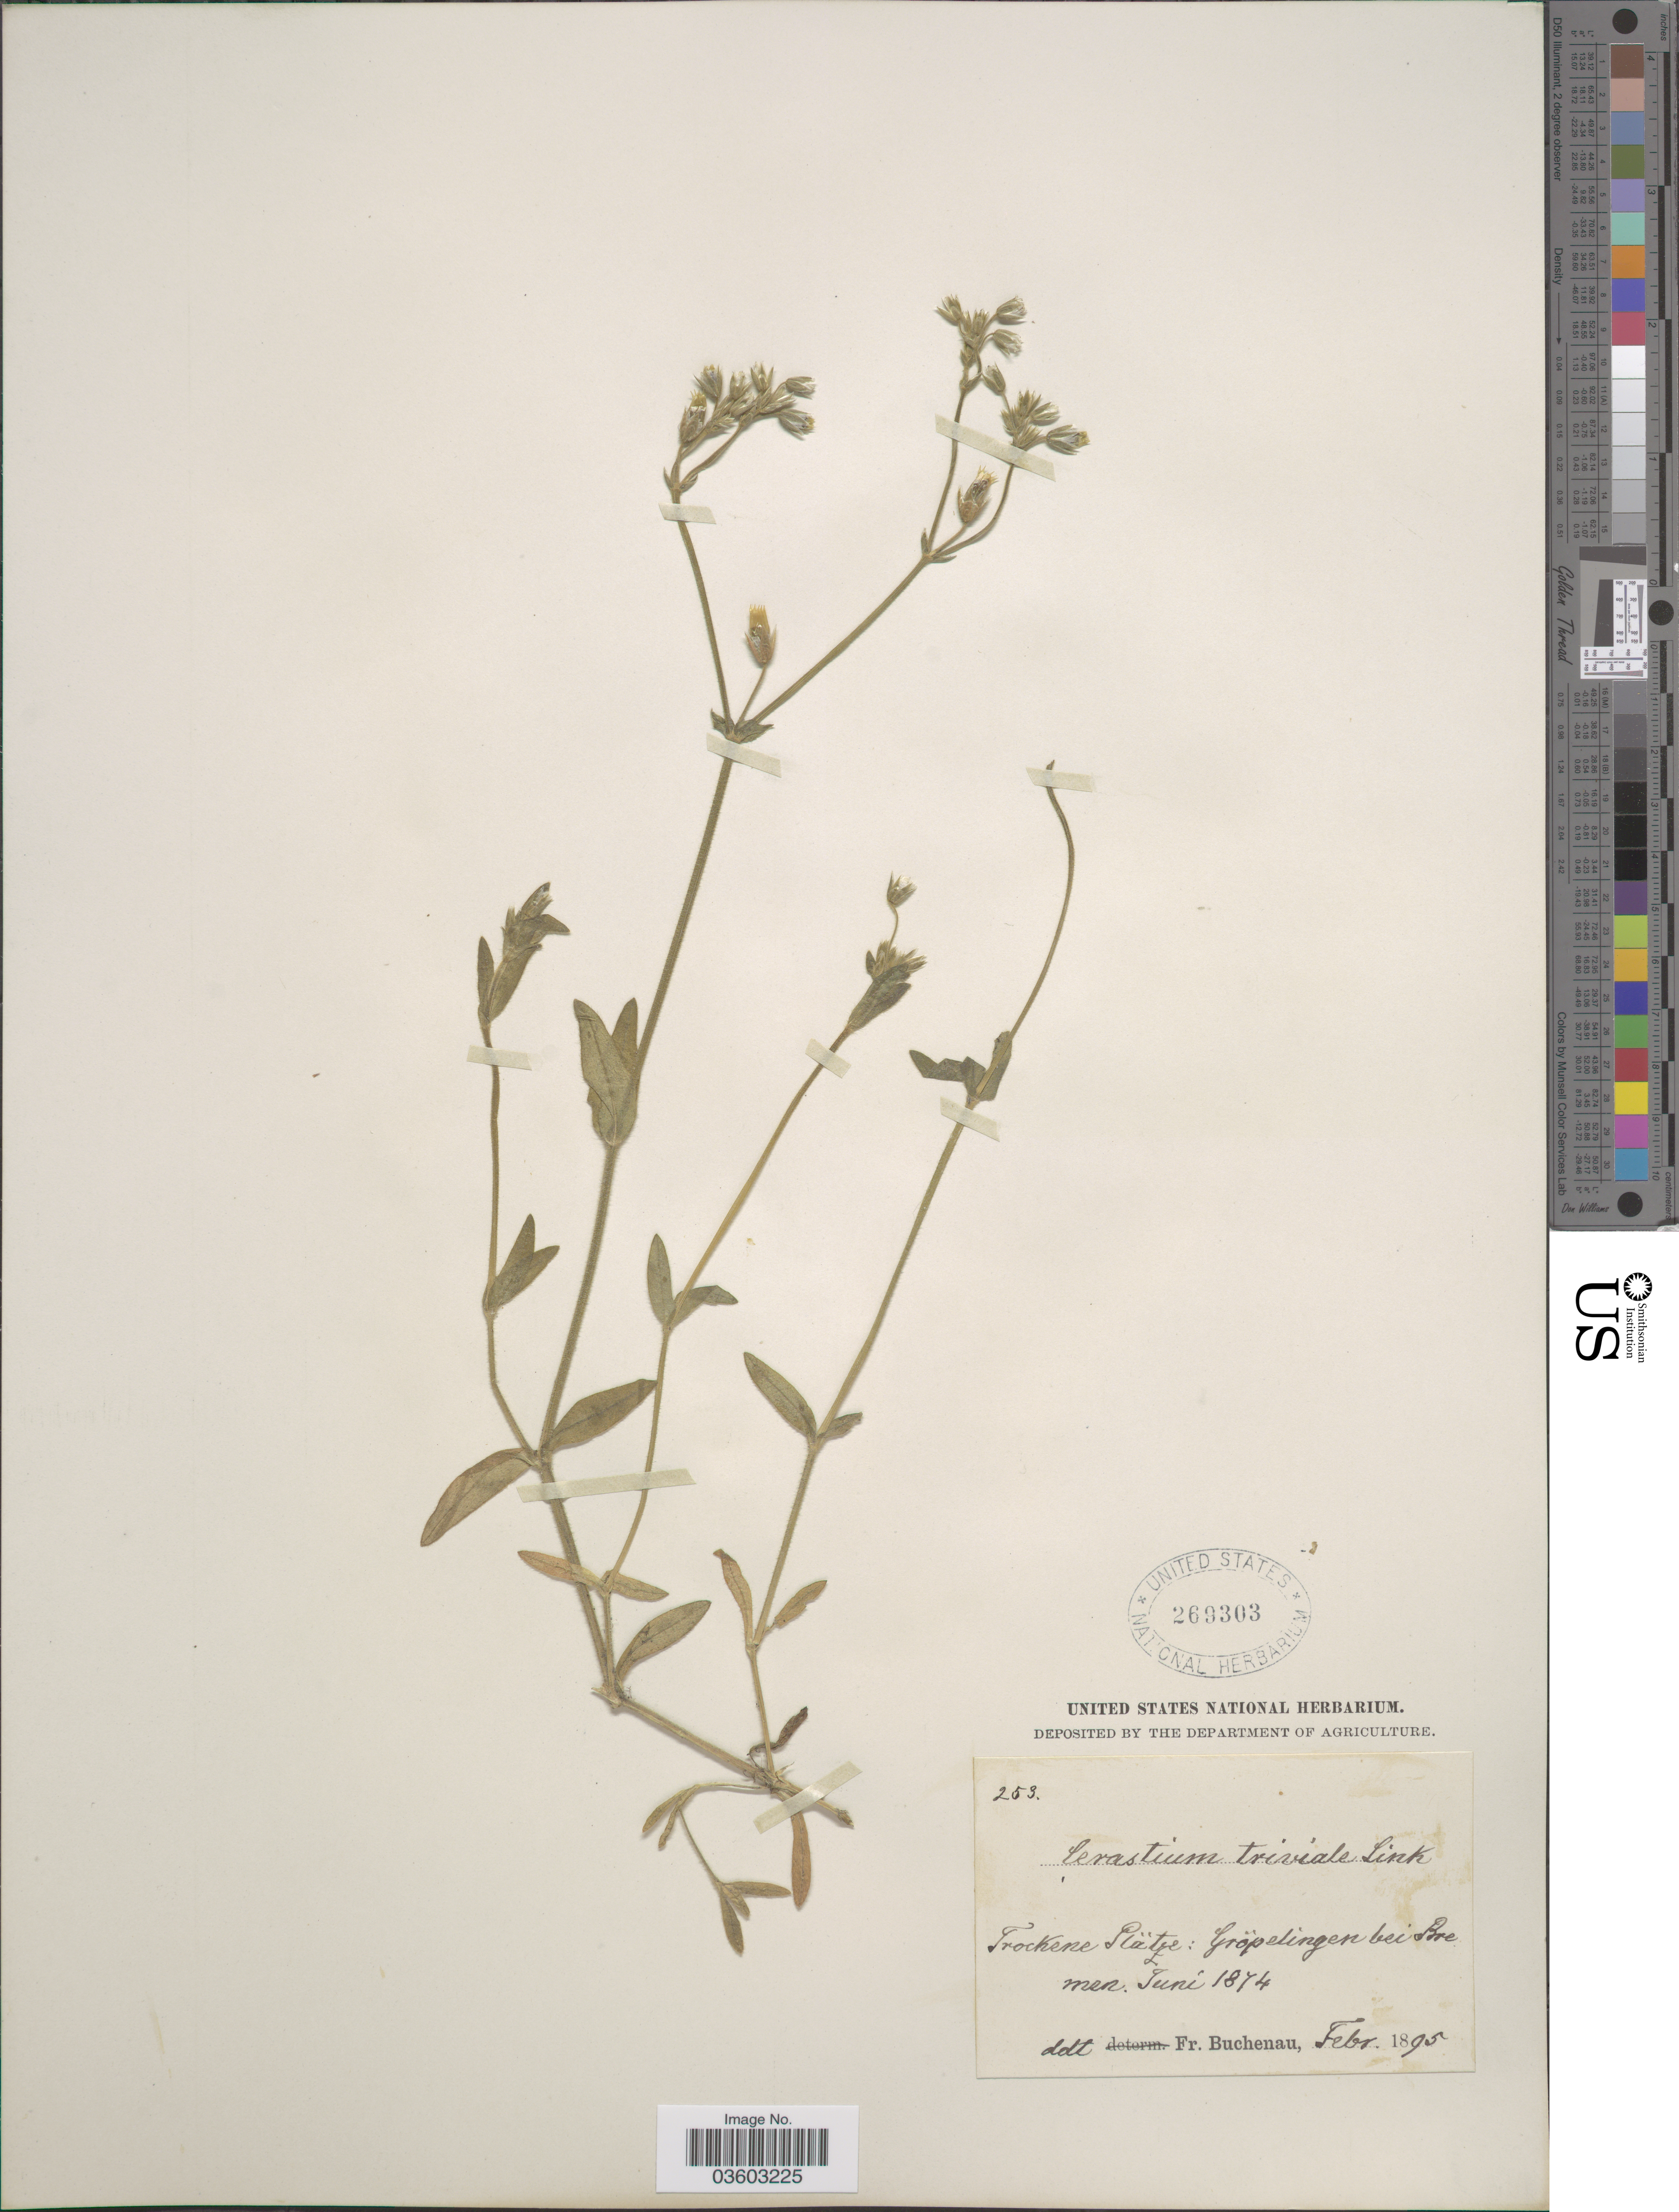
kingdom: Plantae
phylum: Tracheophyta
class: Magnoliopsida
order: Caryophyllales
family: Caryophyllaceae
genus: Cerastium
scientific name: Cerastium triviale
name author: Link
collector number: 253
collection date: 1874-06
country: Germany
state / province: Bremen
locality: Trockene Plätze: Gröpelingen bei Bremen.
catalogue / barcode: US 269303